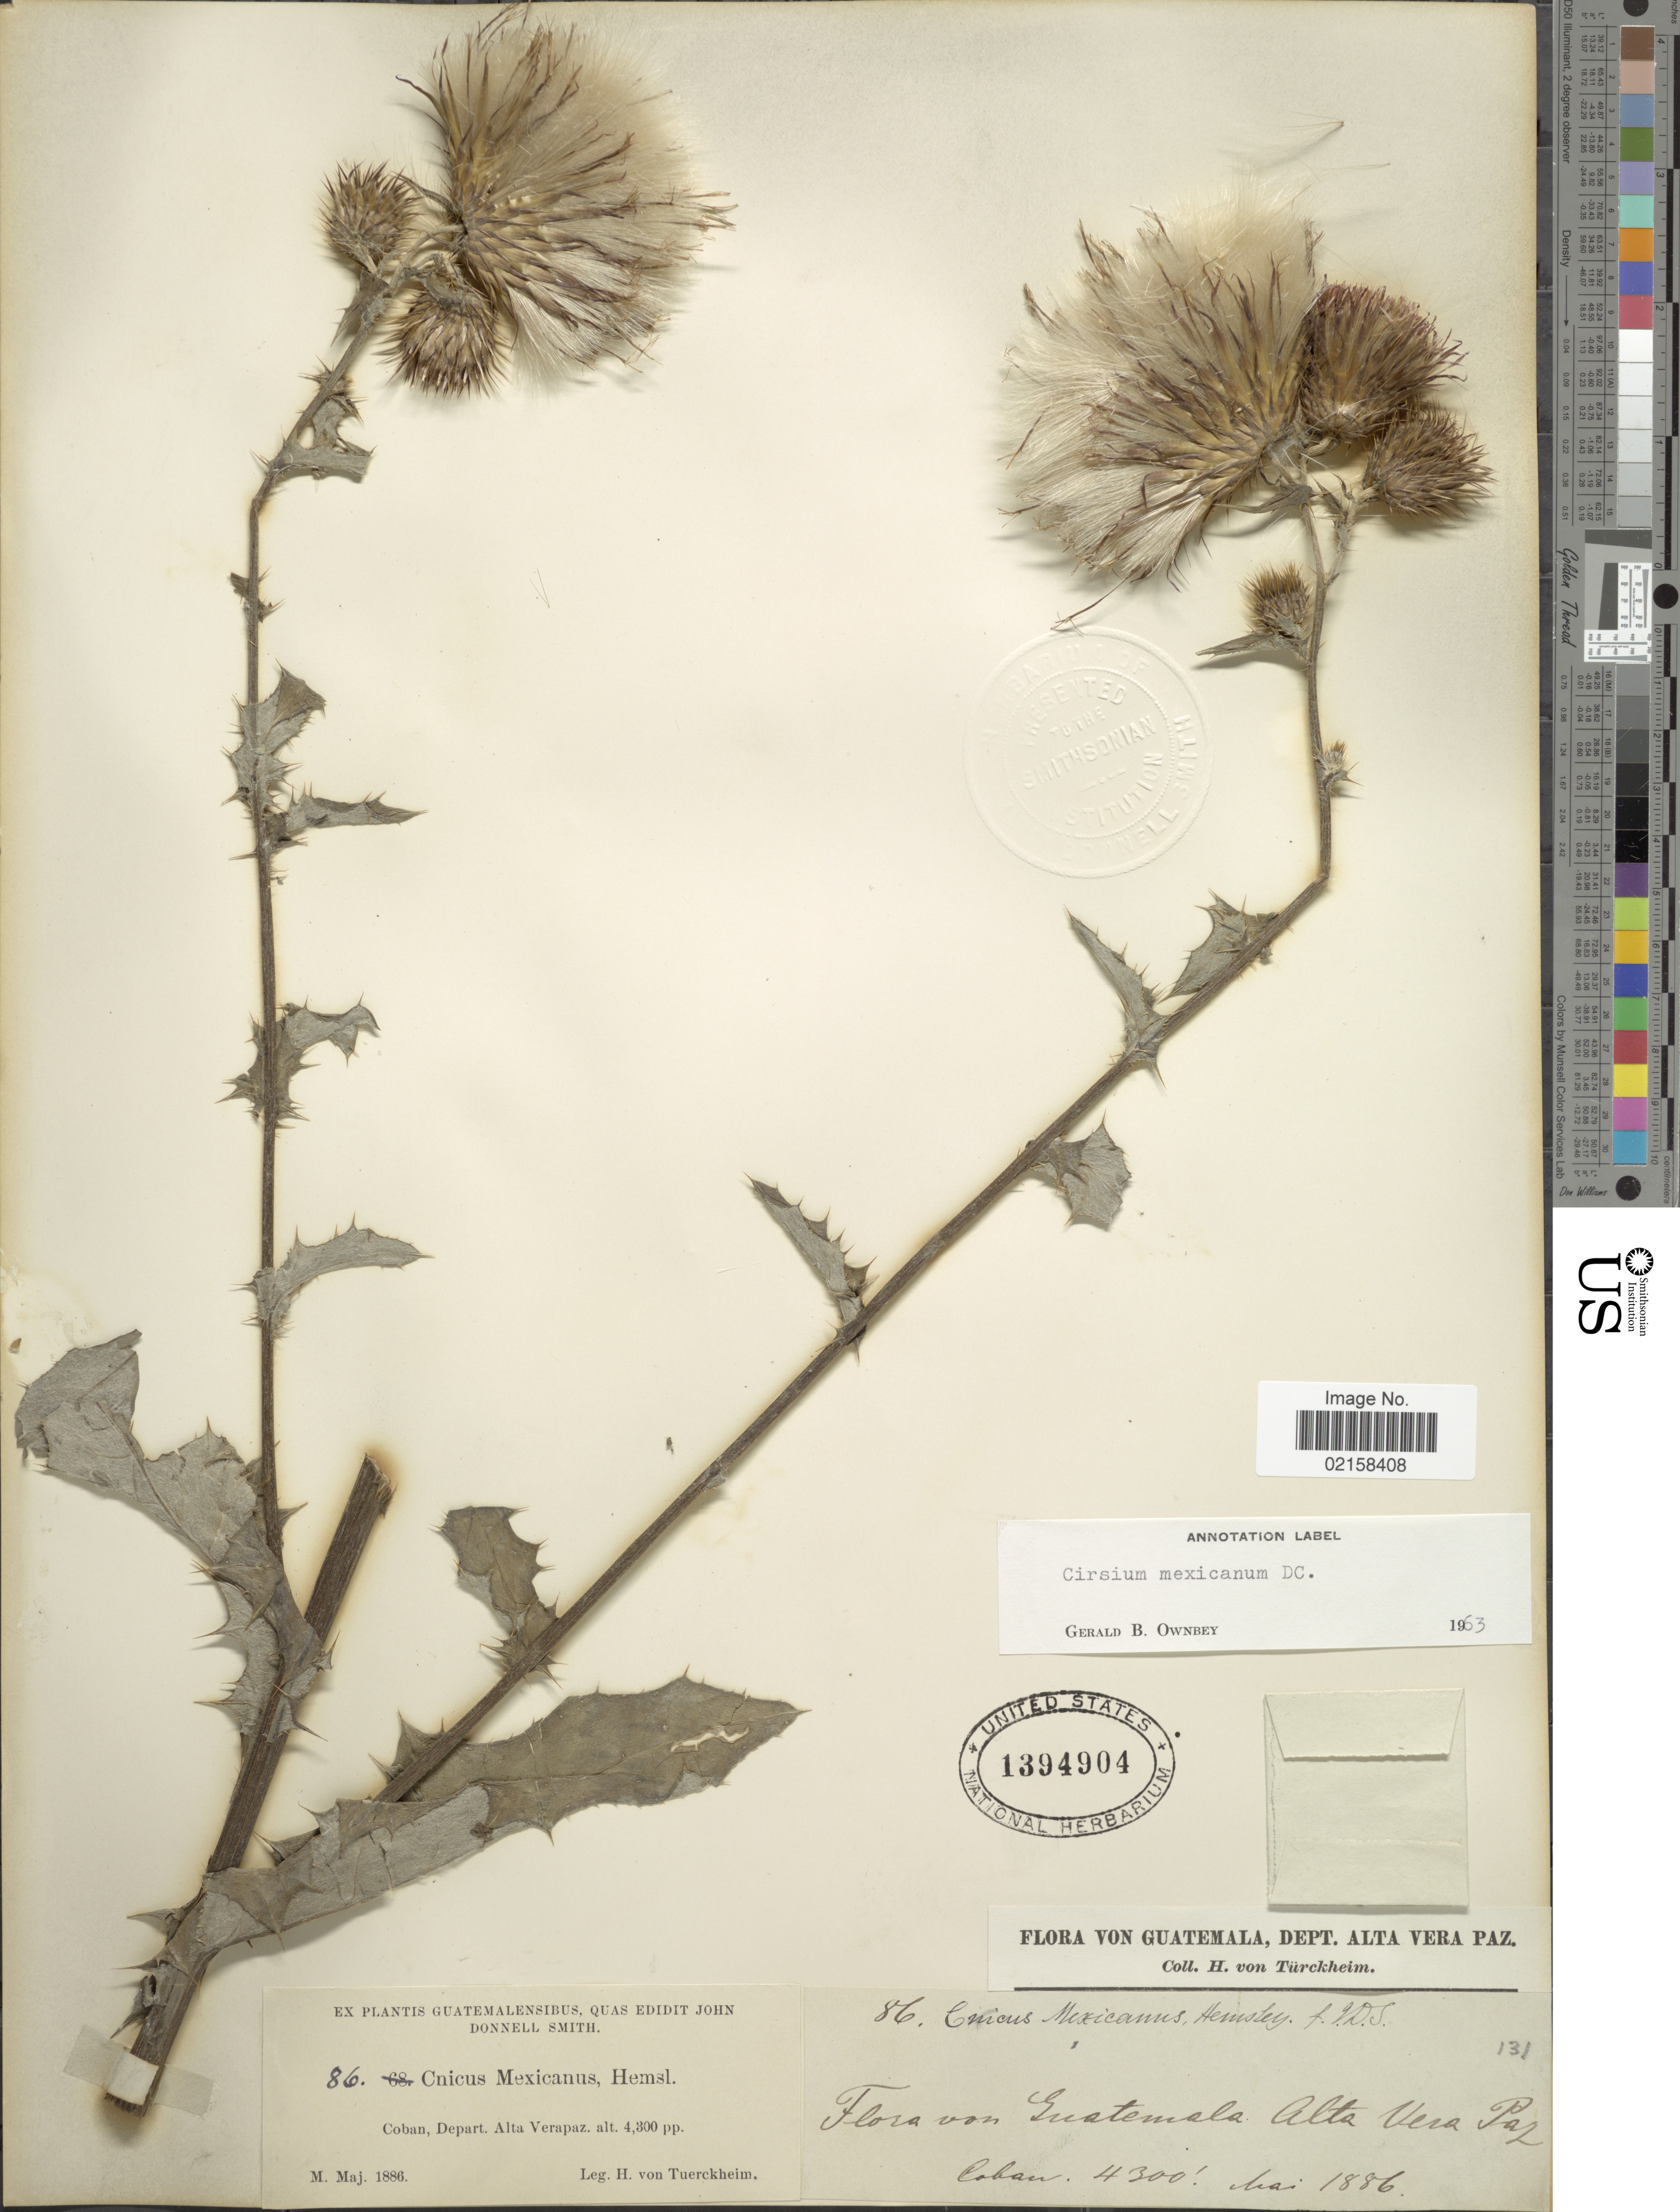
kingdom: Plantae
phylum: Tracheophyta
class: Magnoliopsida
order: Asterales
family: Asteraceae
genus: Cirsium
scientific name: Cirsium mexicanum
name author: DC.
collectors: H. von Türckheim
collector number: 86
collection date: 1886-05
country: Guatemala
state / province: Alta Verapaz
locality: Coban.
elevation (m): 1311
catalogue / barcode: US 1394904